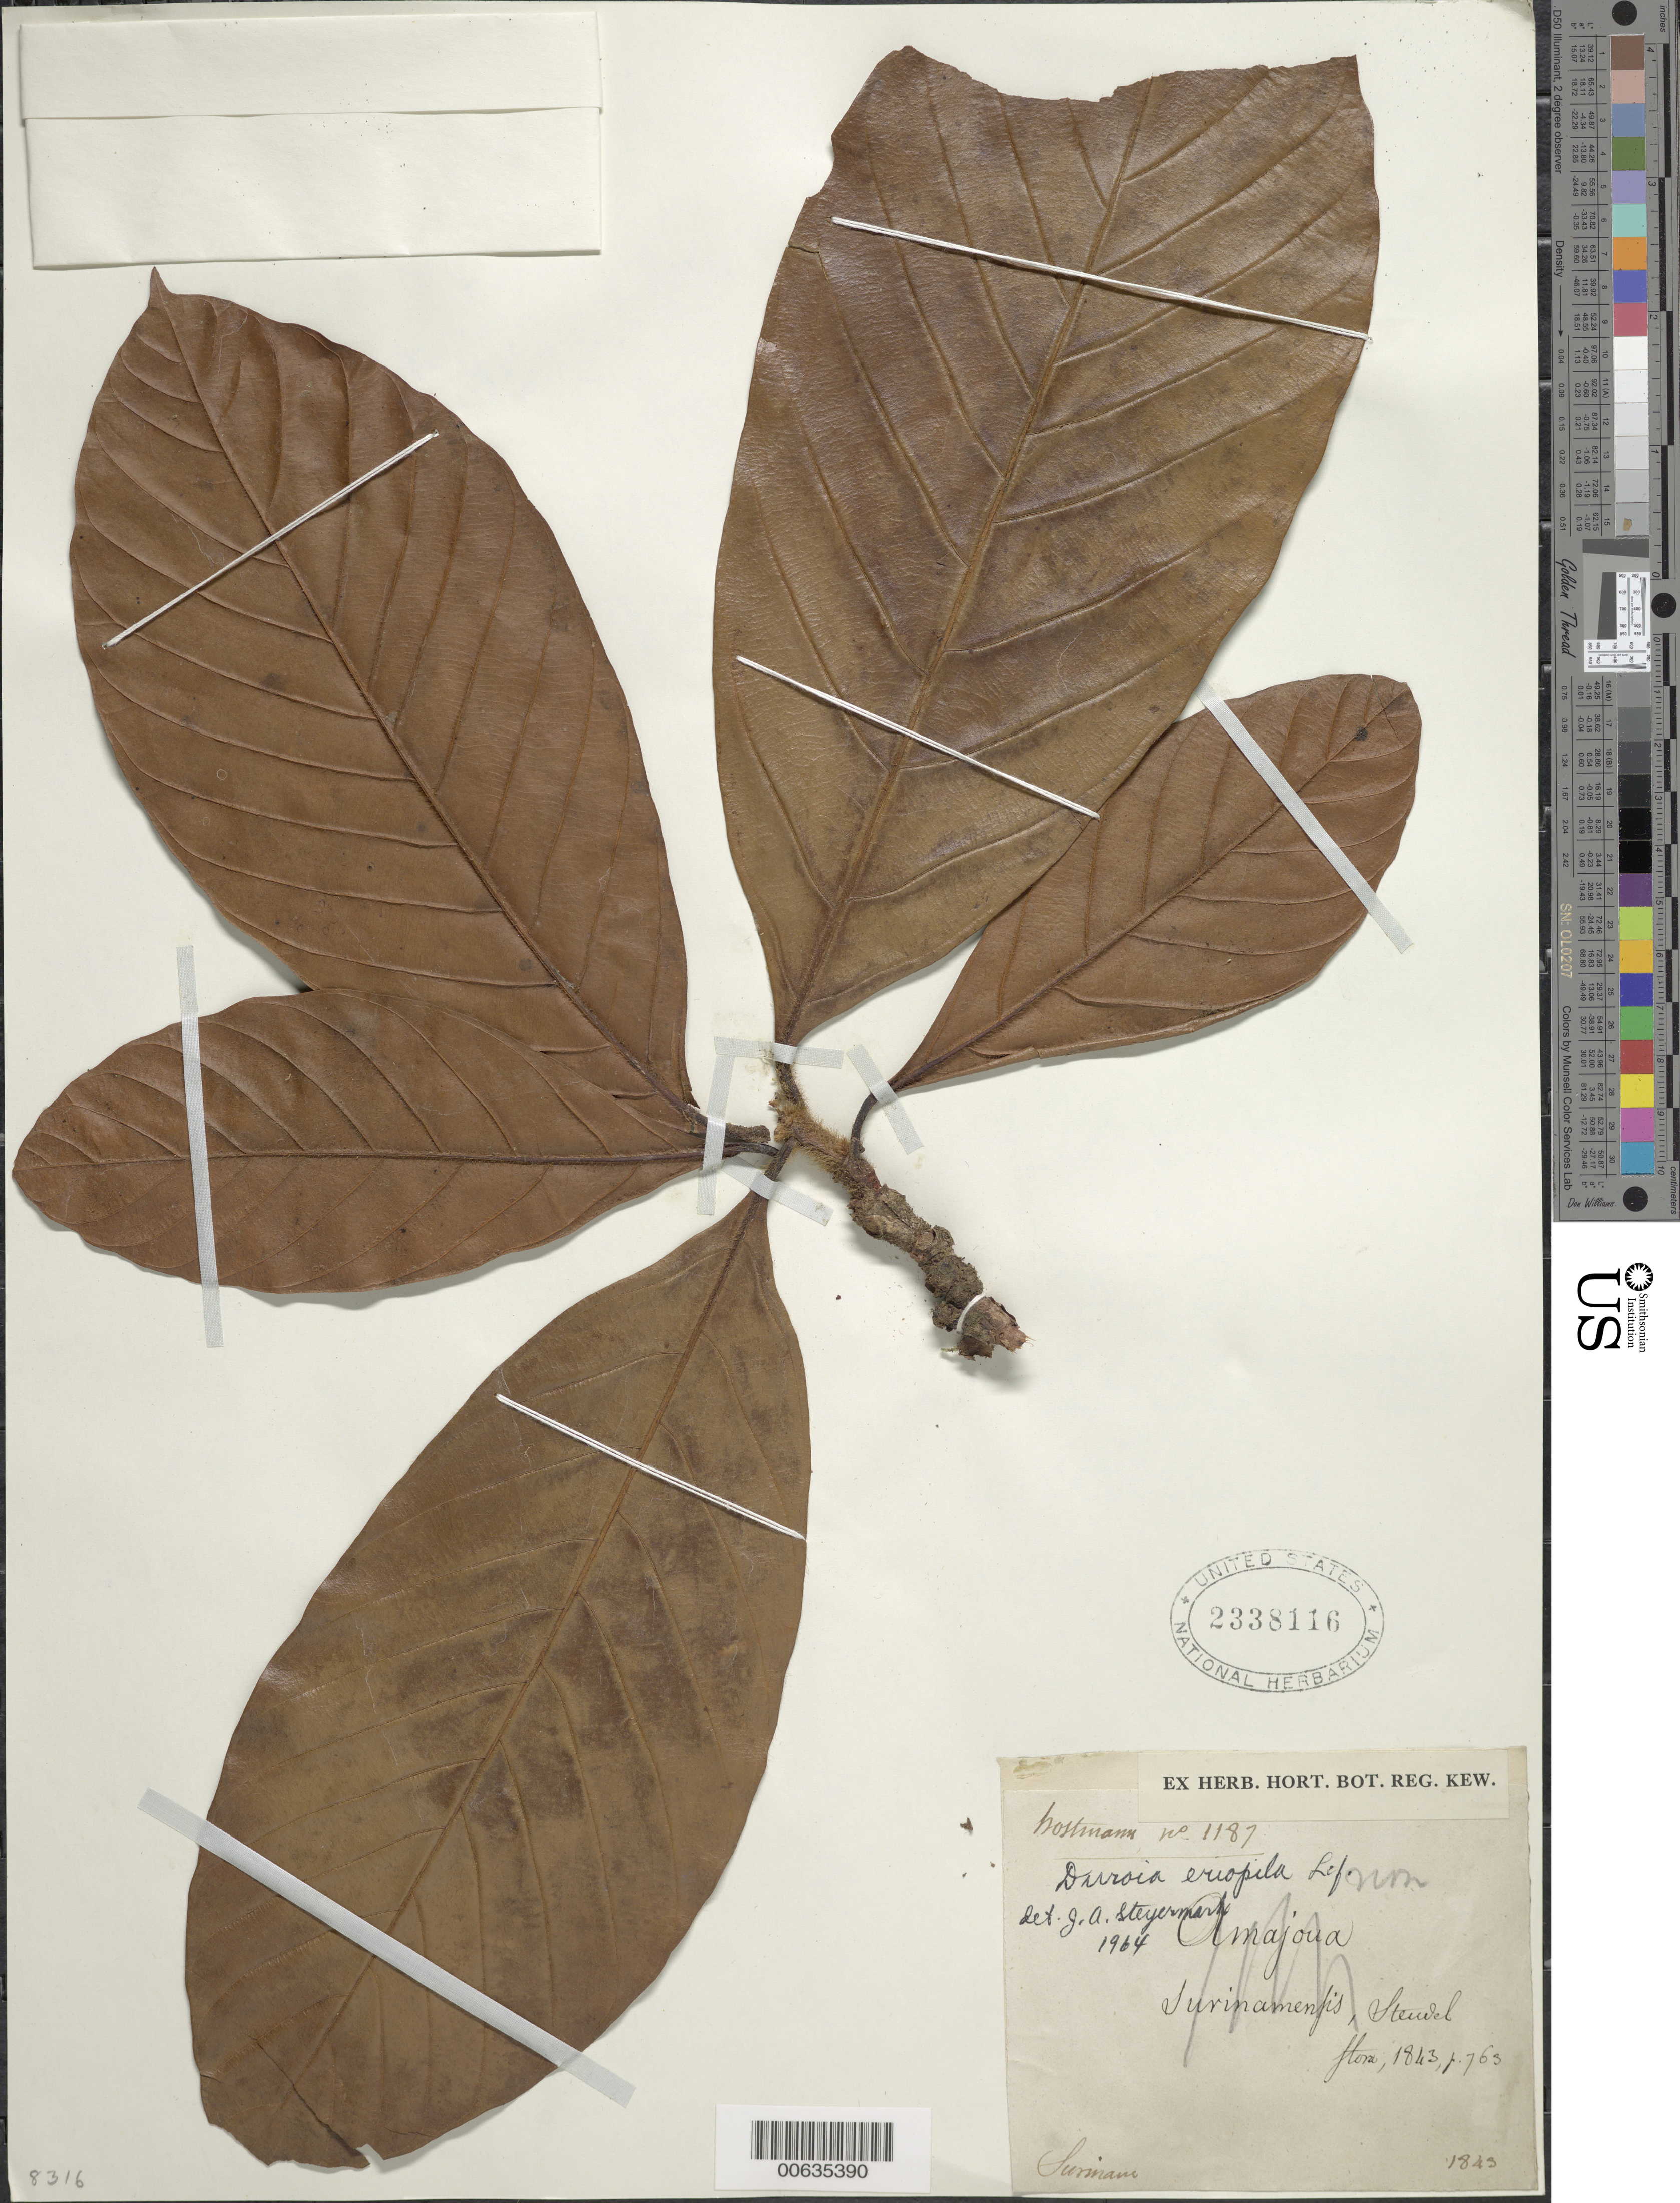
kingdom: Plantae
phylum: Tracheophyta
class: Magnoliopsida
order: Gentianales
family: Rubiaceae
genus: Duroia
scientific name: Duroia eriopila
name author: L. f.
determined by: Steyermark, Julian A., (VEN)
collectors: F. Hostmann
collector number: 1187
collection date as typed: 1843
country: Suriname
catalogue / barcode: US 2338116